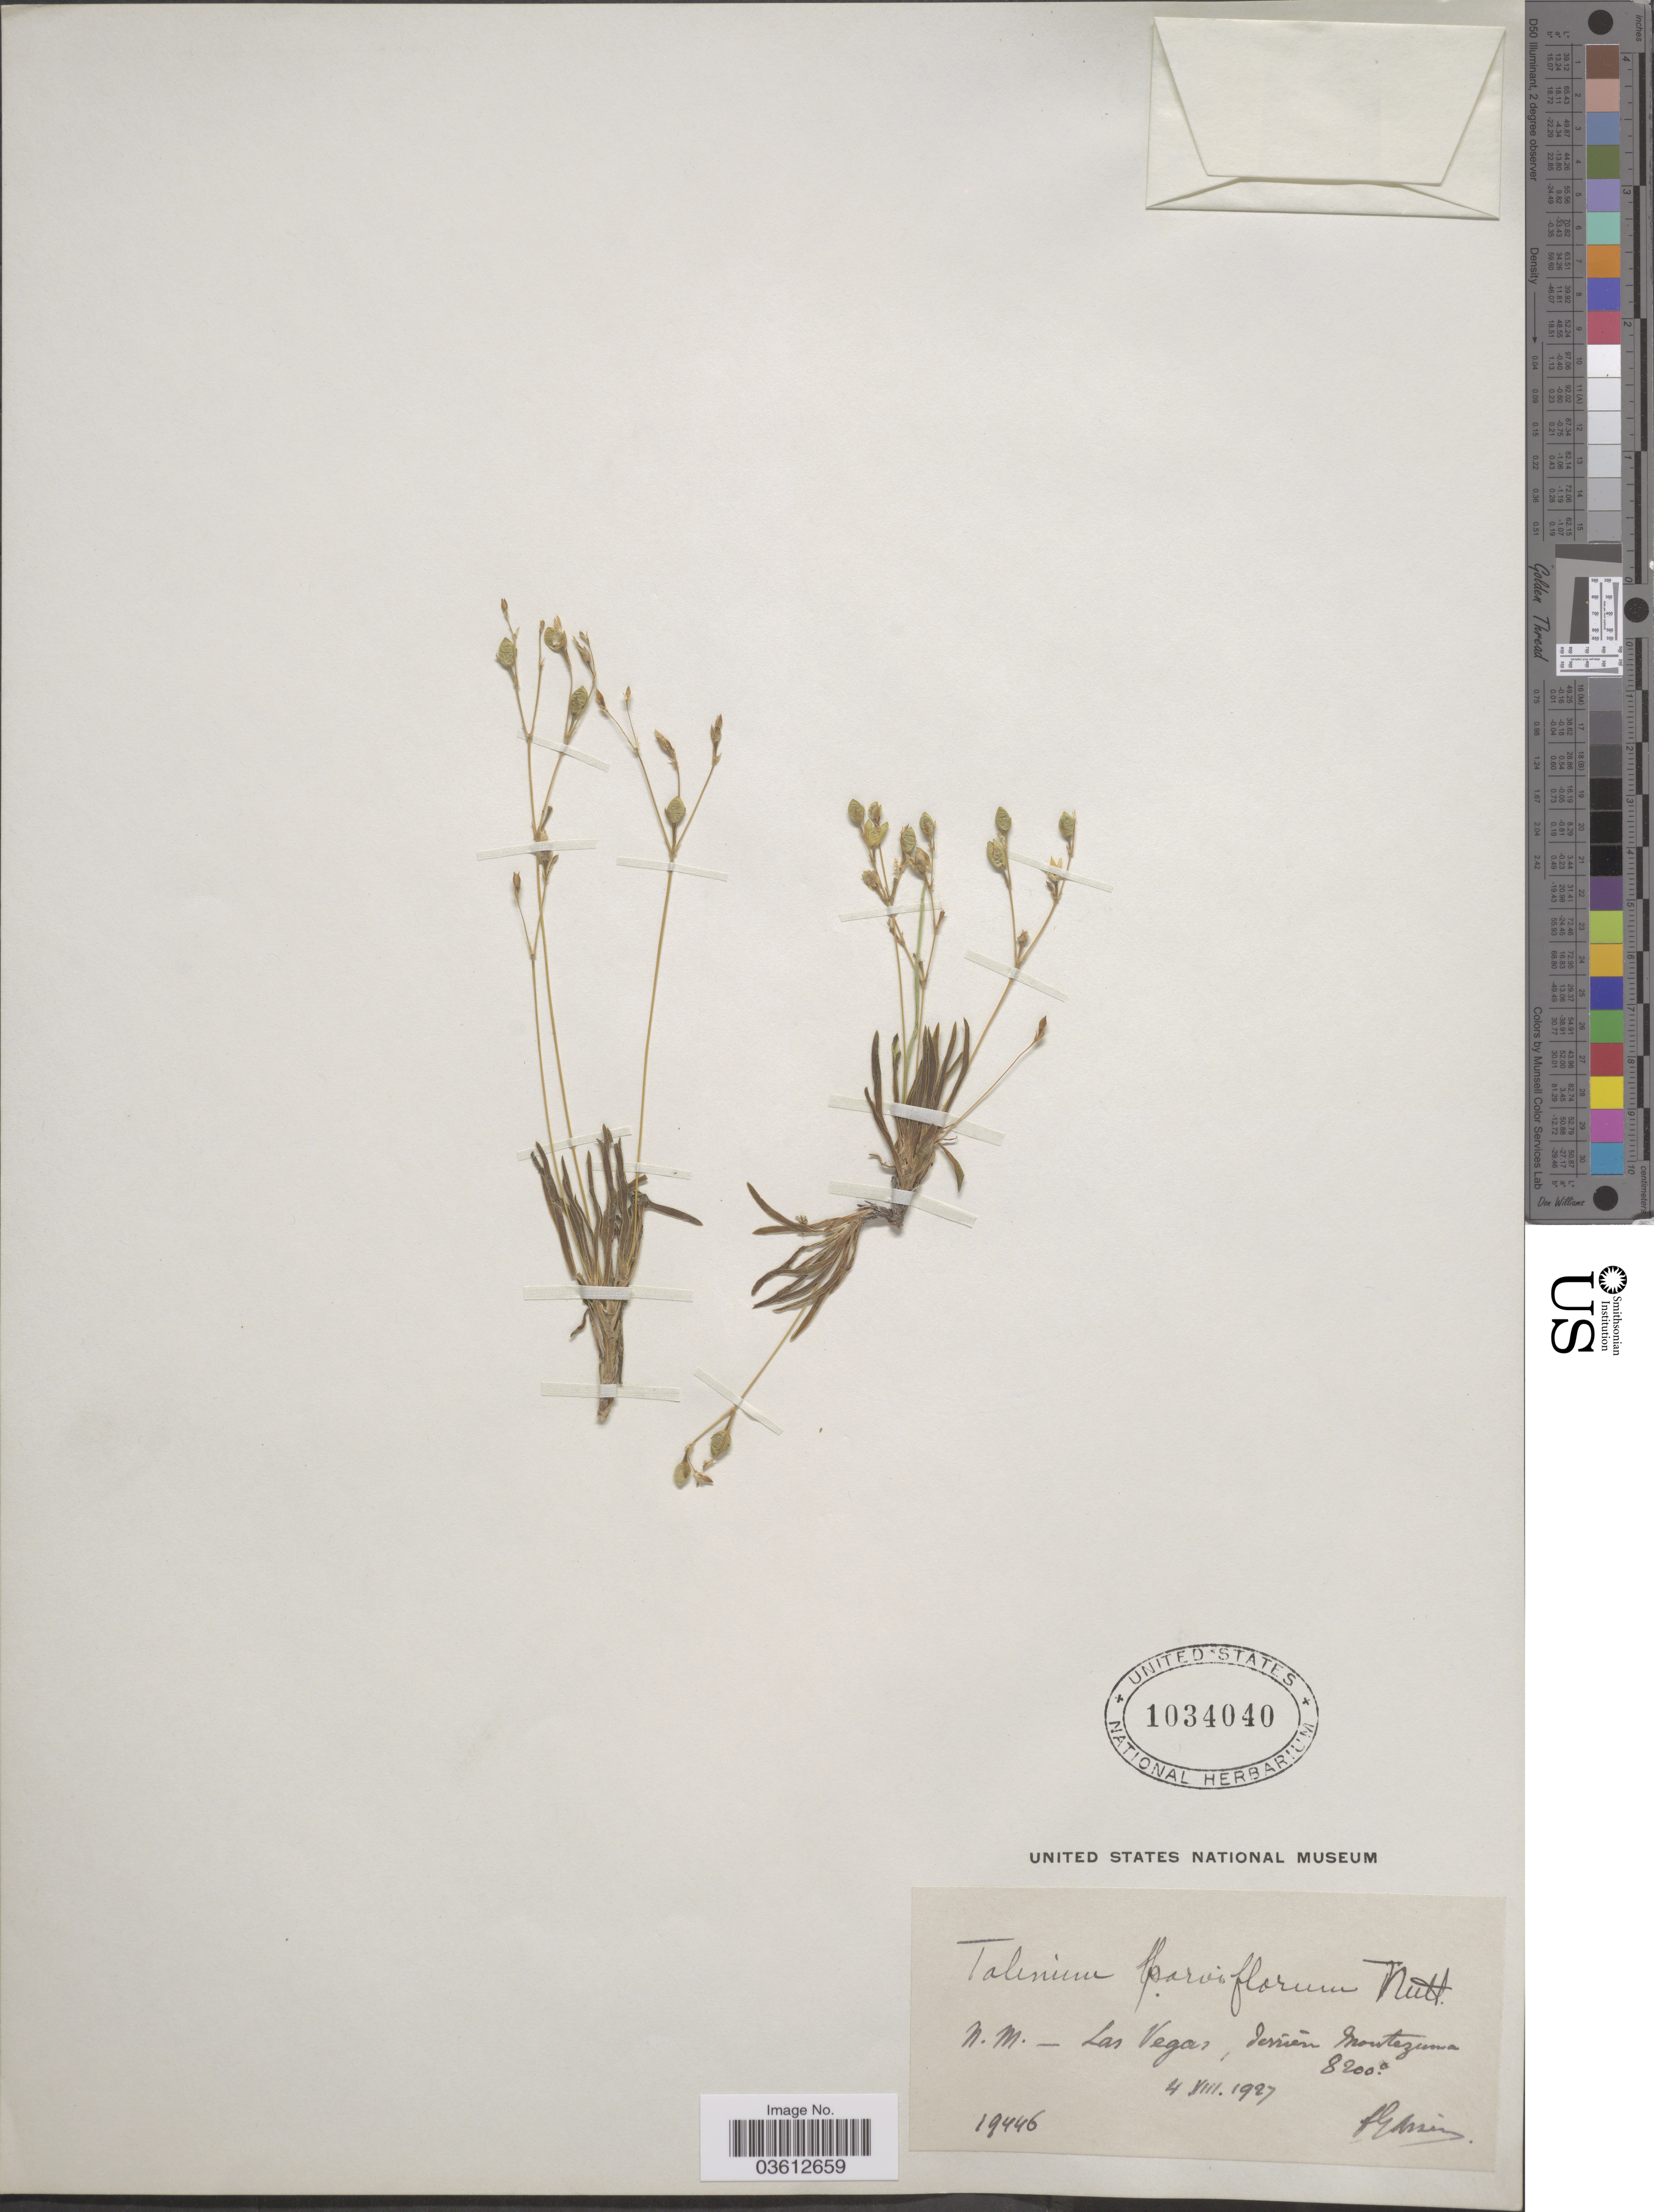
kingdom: Plantae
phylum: Tracheophyta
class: Magnoliopsida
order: Caryophyllales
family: Talinaceae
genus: Talinum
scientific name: Talinum parviflorum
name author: Nutt.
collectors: F. Arsène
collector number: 19446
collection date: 1927-08-04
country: United States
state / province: New Mexico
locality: Las Vegas, derriére Montezuma.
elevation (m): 2499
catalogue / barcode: US 1034040